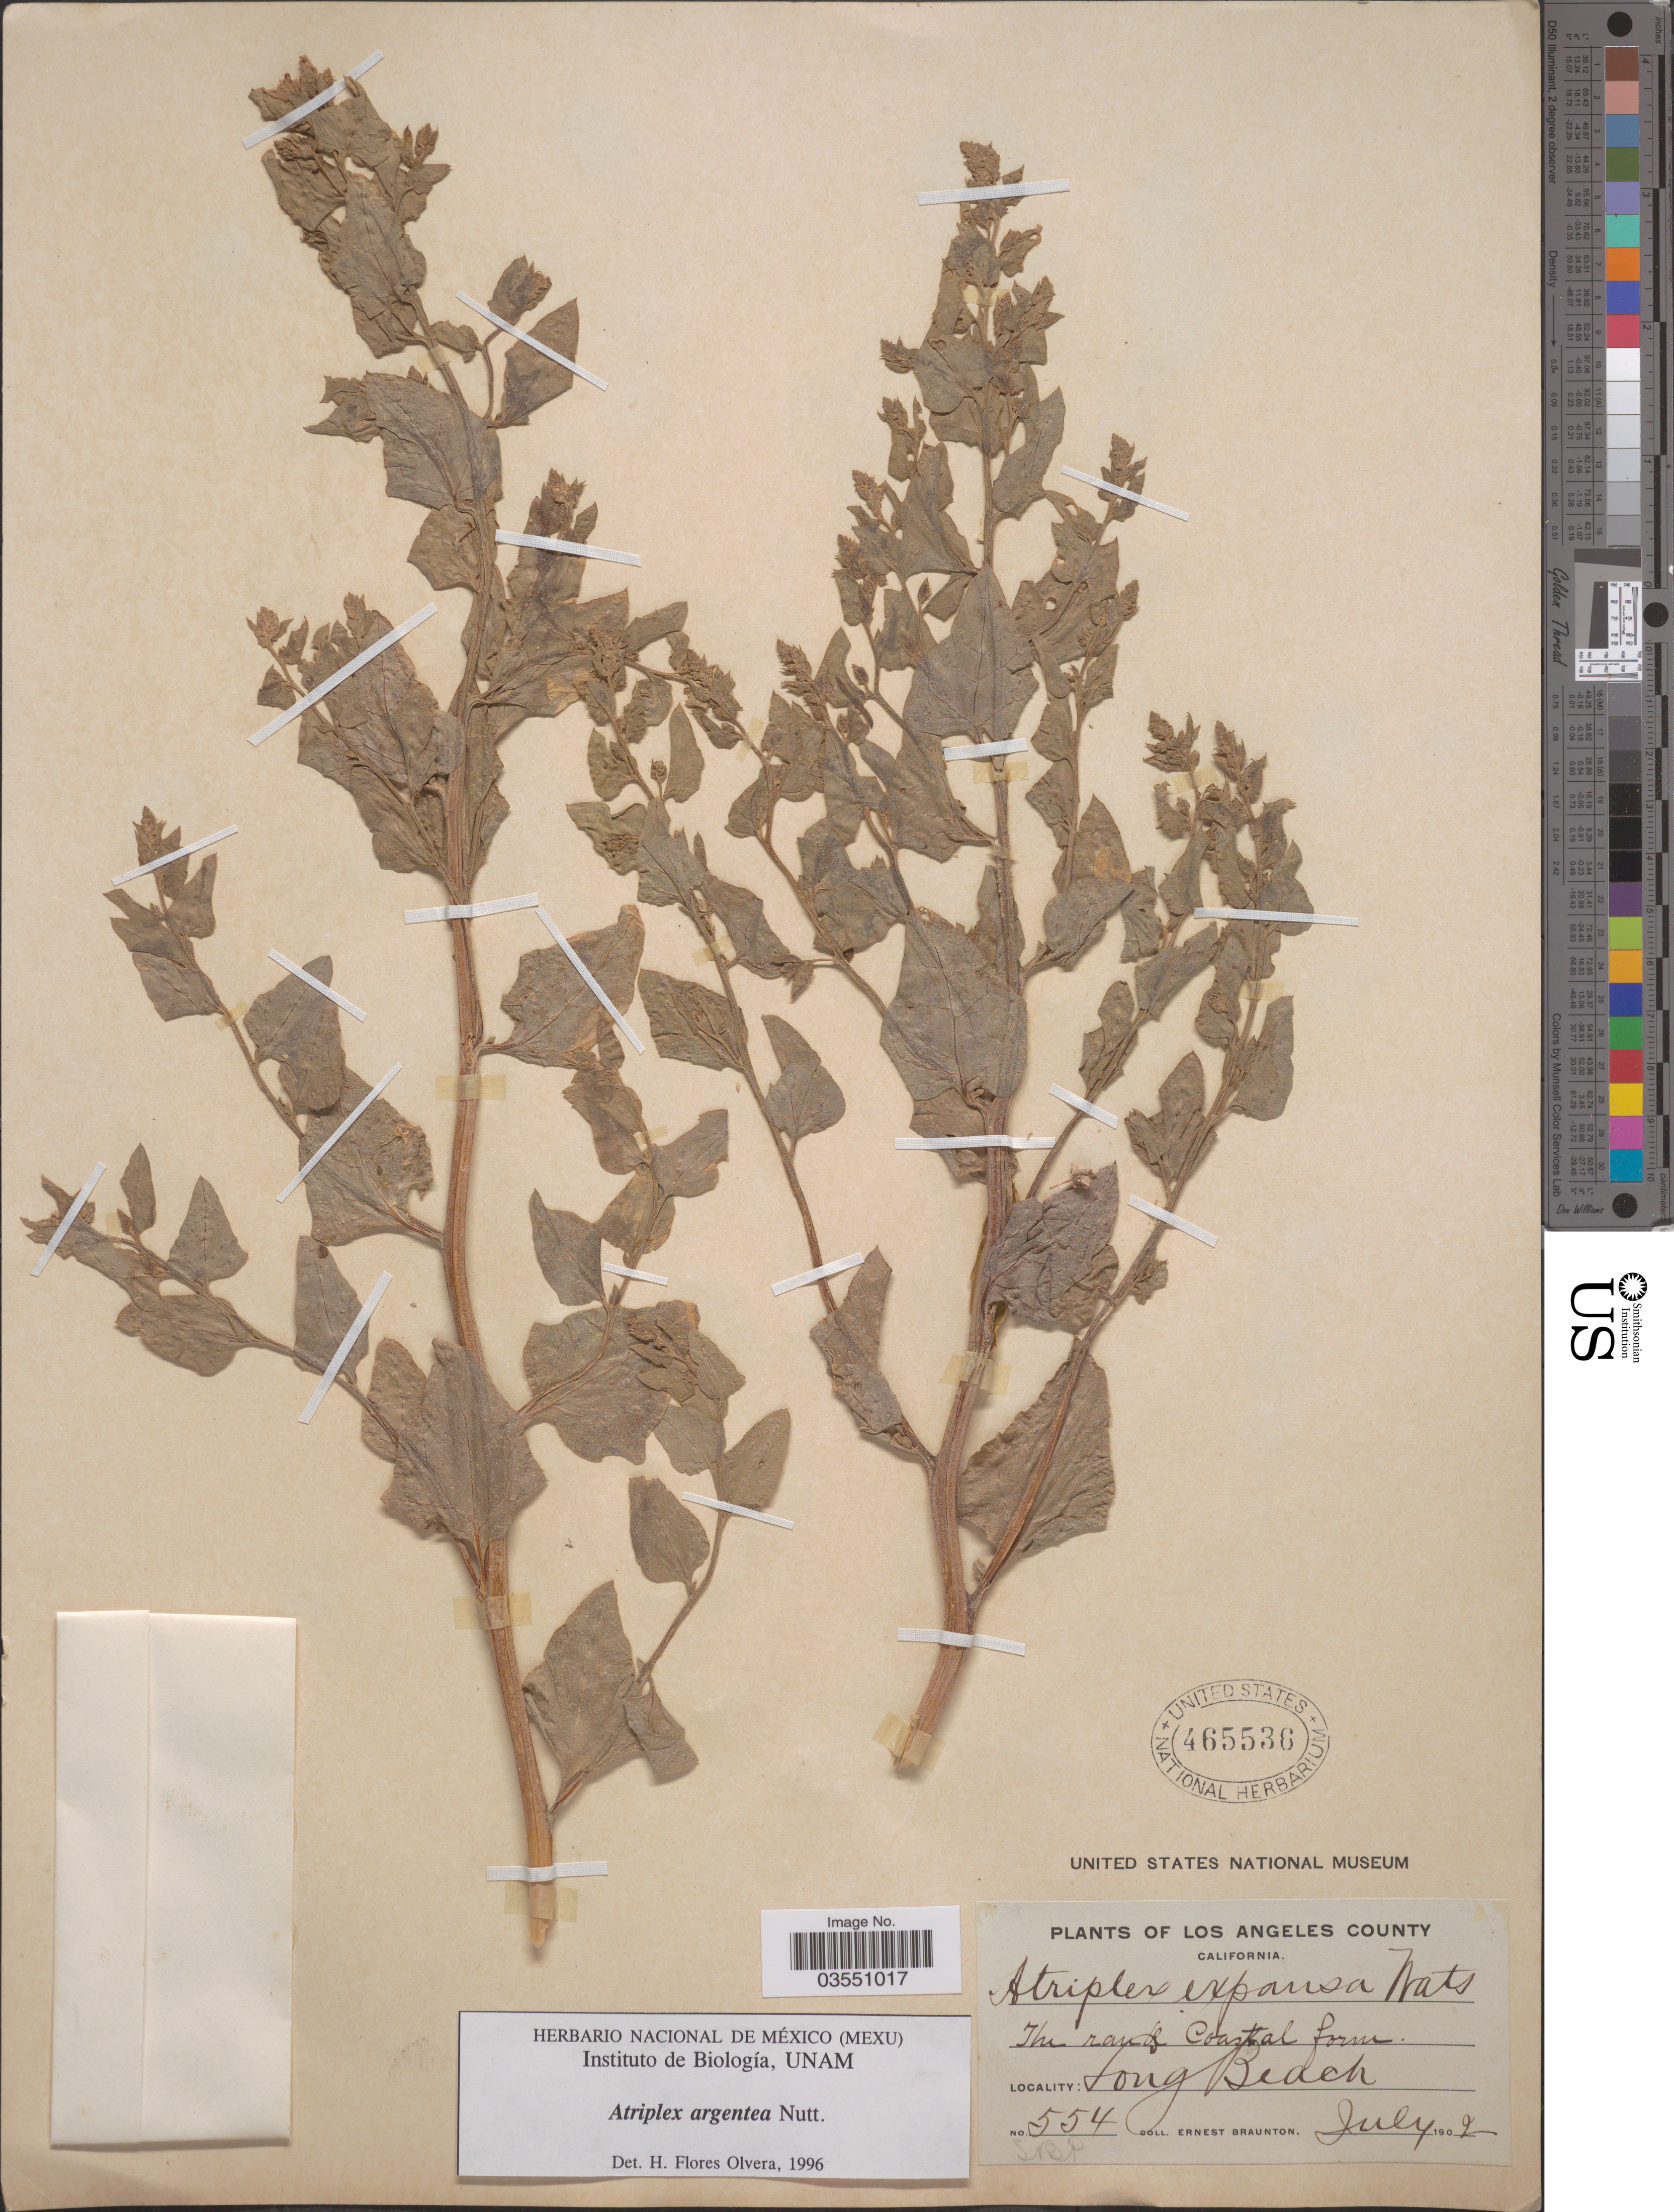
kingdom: Plantae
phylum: Tracheophyta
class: Magnoliopsida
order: Caryophyllales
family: Amaranthaceae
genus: Atriplex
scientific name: Atriplex argentea var. expansa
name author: (S. Watson) S.L. Welsh & Reveal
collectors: E. Braunton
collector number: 554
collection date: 1902-07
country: United States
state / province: California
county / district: Los Angeles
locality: Los Angeles County. Long Beach.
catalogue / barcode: US 465536